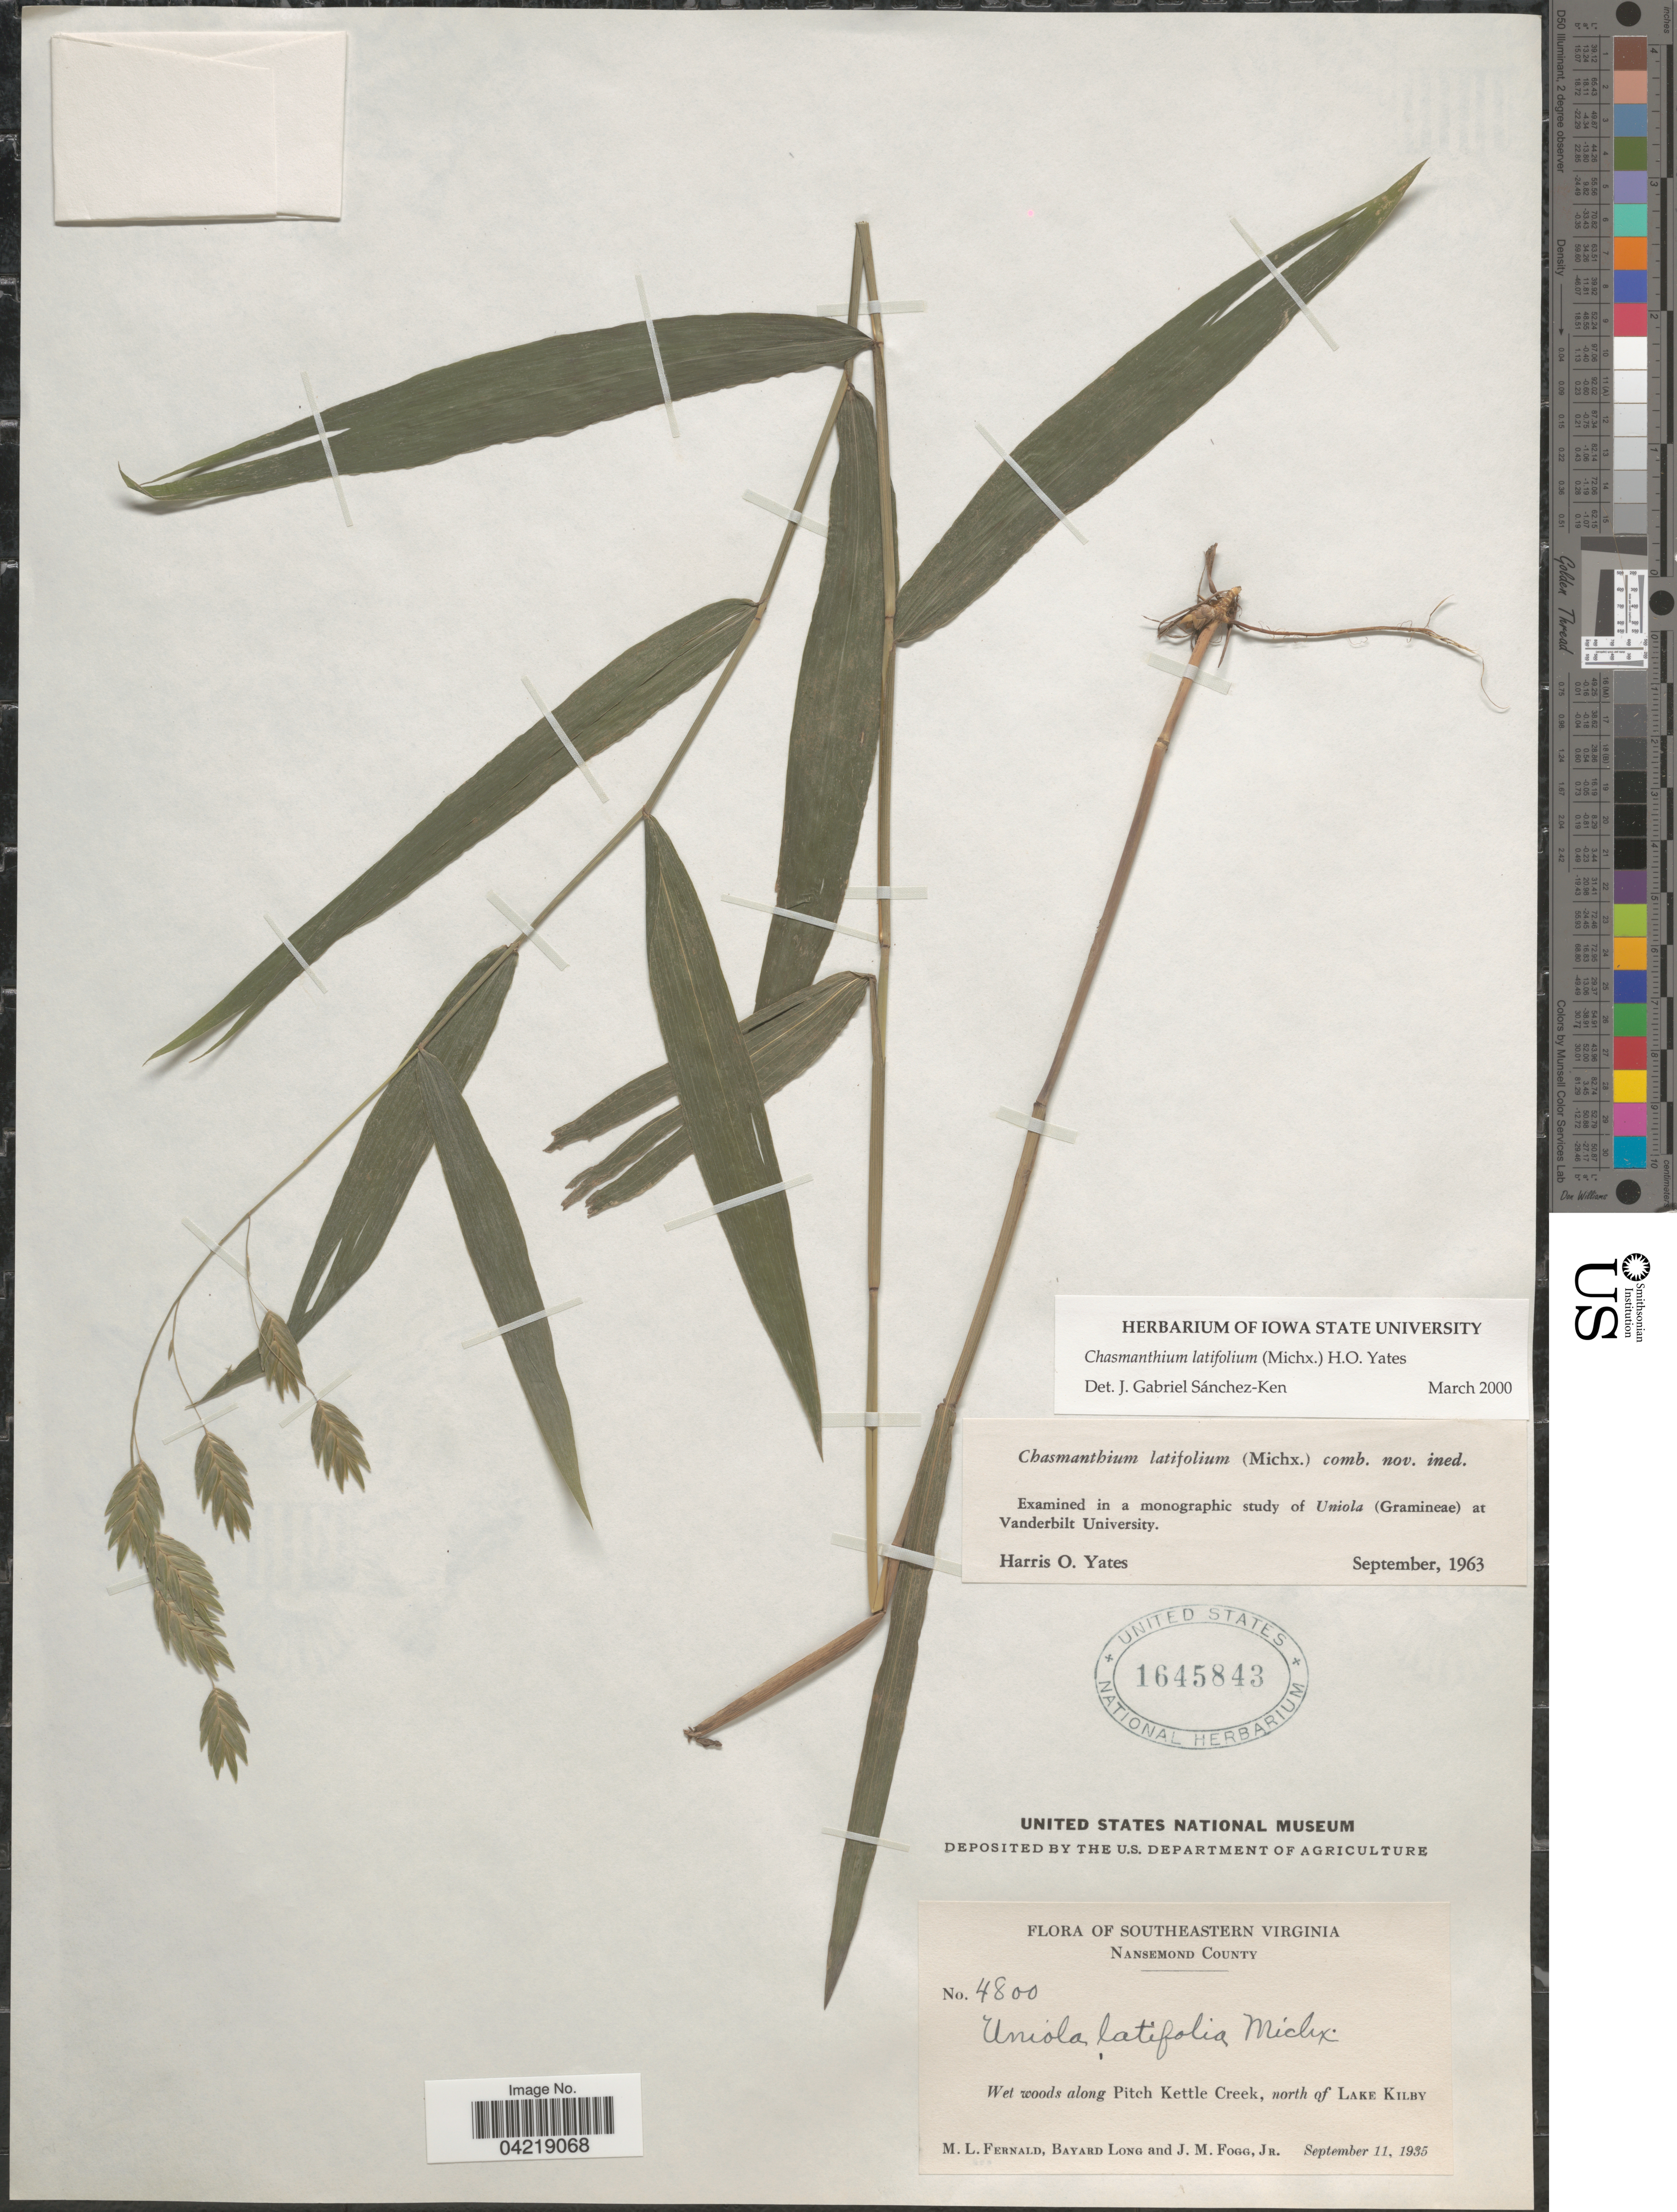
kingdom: Plantae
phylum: Tracheophyta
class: Liliopsida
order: Poales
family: Poaceae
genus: Chasmanthium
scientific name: Chasmanthium latifolium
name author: (Michx.) H.O. Yates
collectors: M. L. Fernald, B. Long & J. Fogg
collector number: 4800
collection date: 1935-09-11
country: United States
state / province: Virginia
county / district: City of Suffolk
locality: Southeastern Virginia. Nansemond County. Wet woods along Pitch Kettle Creek, north of Lake Kilby.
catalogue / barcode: US 1645843